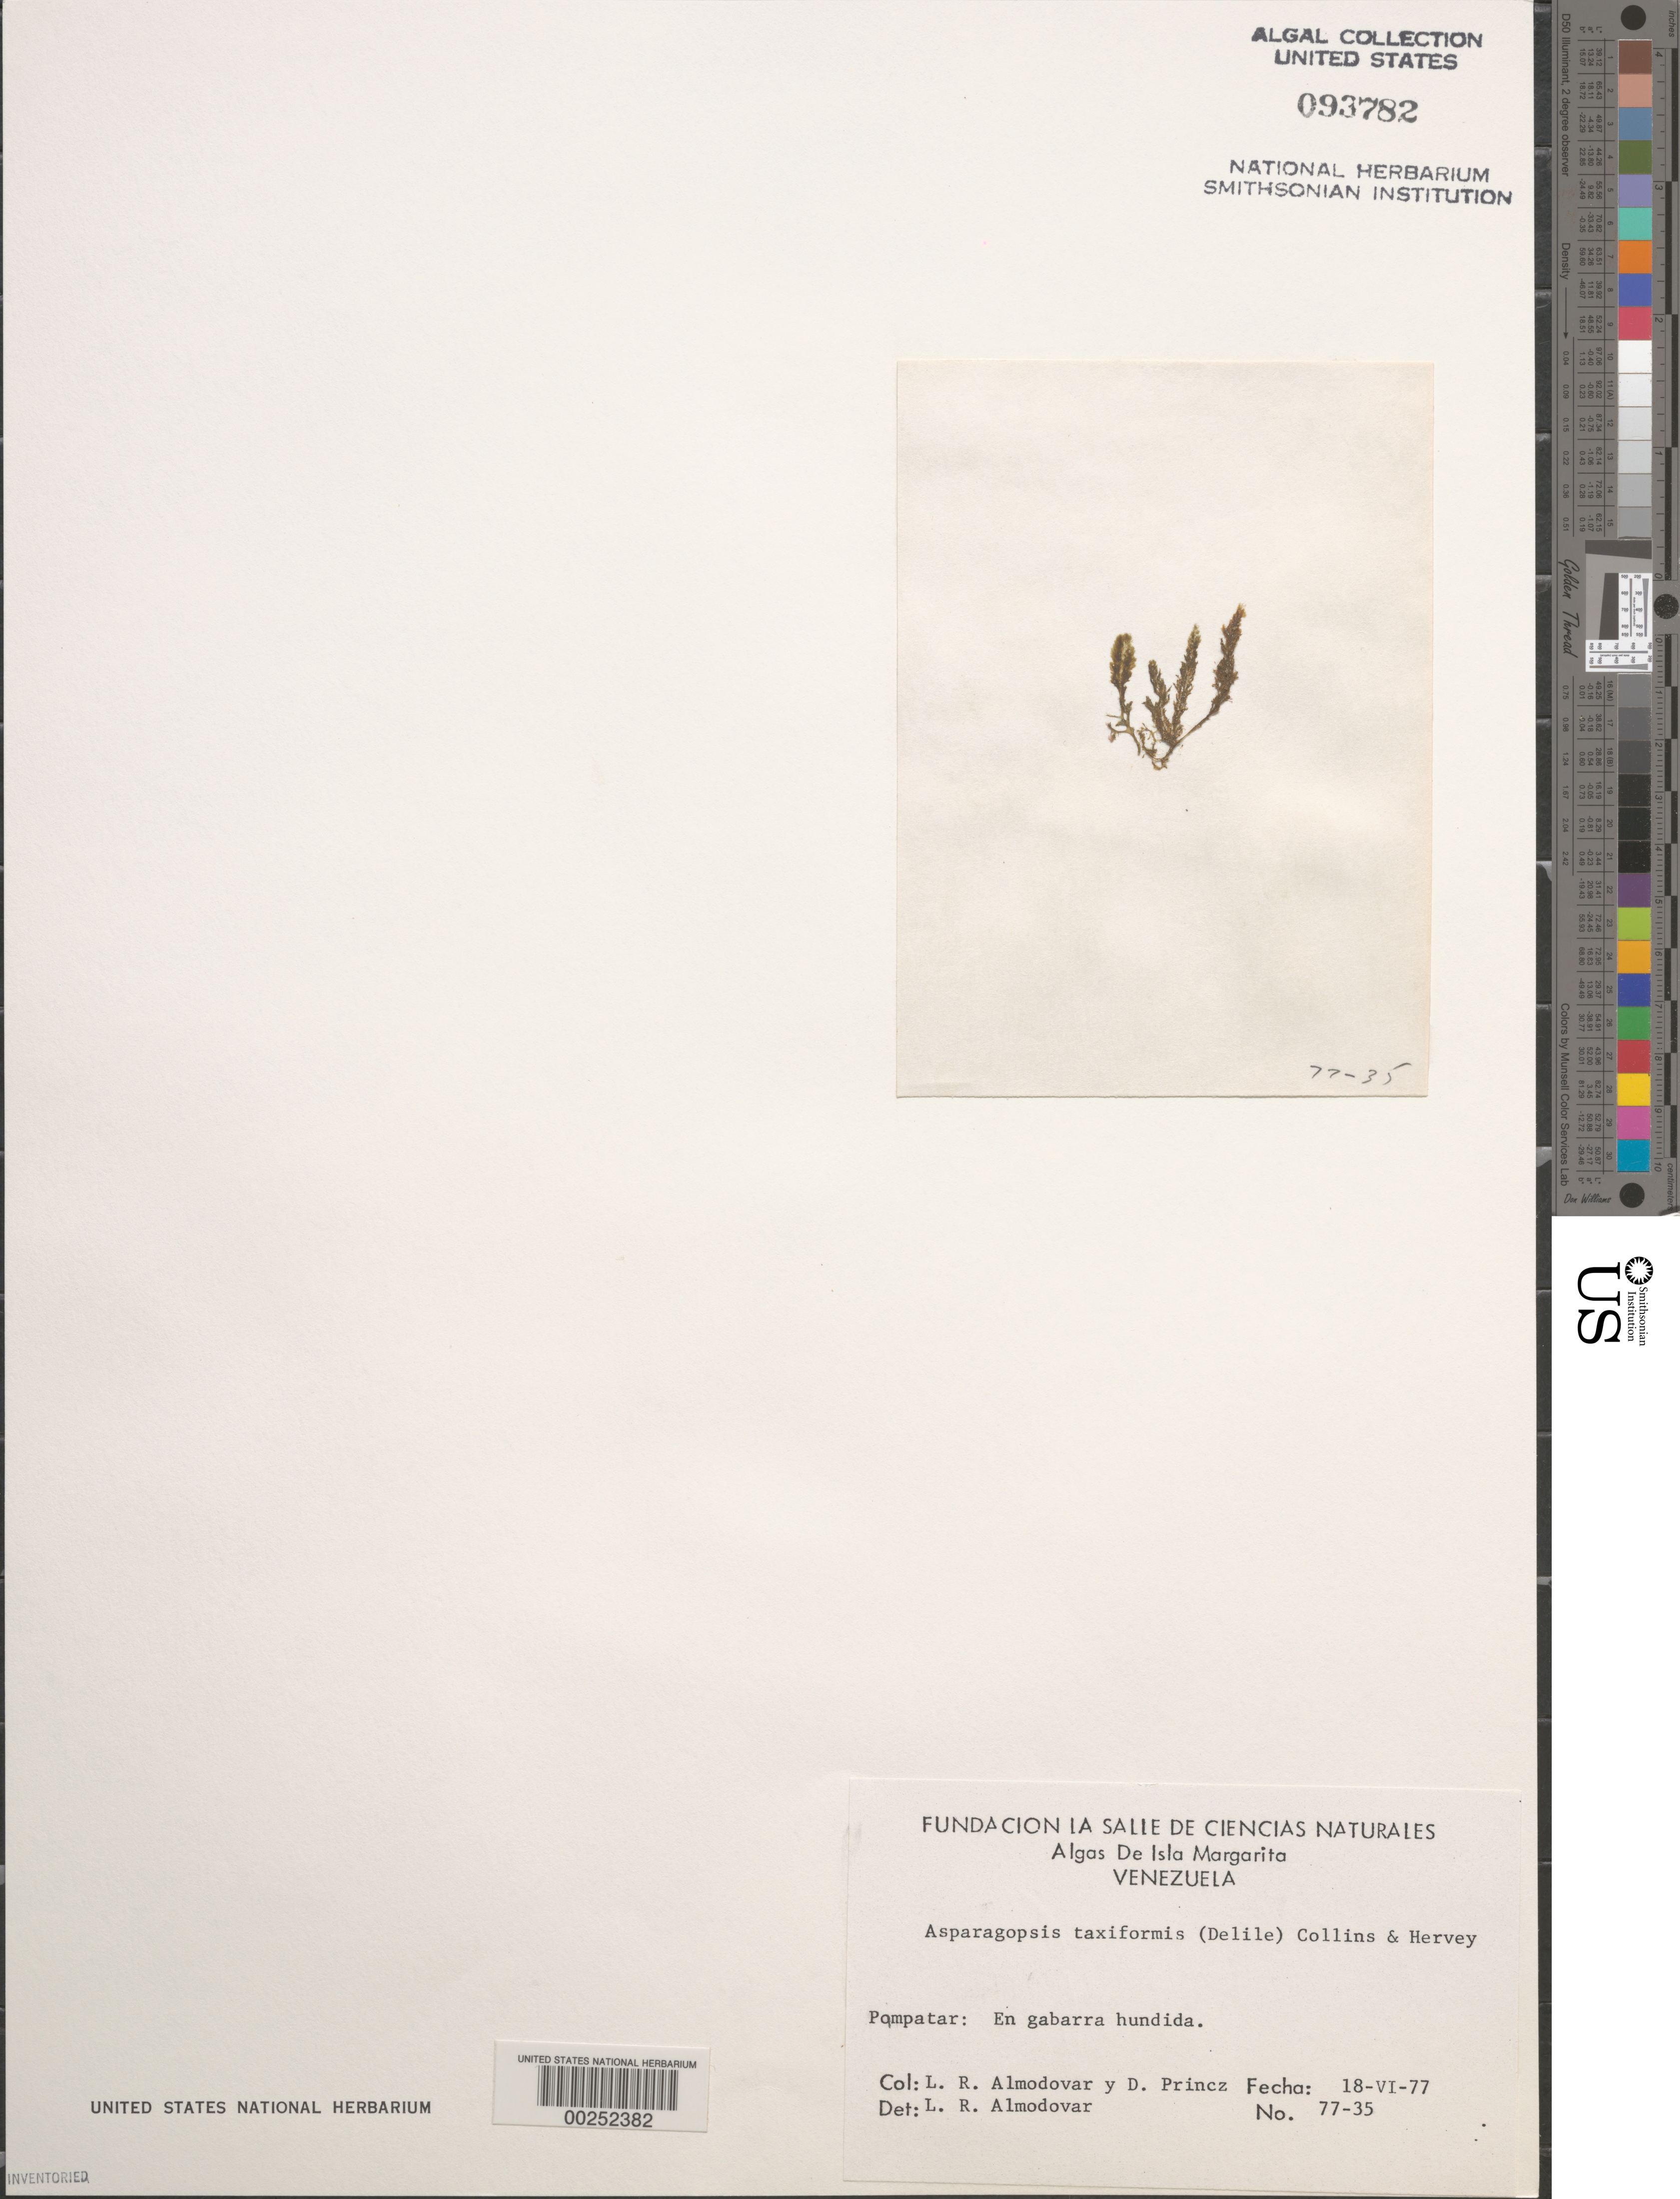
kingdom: Plantae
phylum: Rhodophyta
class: Florideophyceae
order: Bonnemaisoniales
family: Bonnemaisoniaceae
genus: Asparagopsis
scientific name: Asparagopsis taxiformis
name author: (Delile) Trevis.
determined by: Almodovar, L. R.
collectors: L. Almodovar & D. Princz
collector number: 77-35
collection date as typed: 18 Jun 1977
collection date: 1977-06-18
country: Venezuela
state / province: Nueva Esparta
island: Margarita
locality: Pampatar (Pompatar)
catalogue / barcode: US 93782